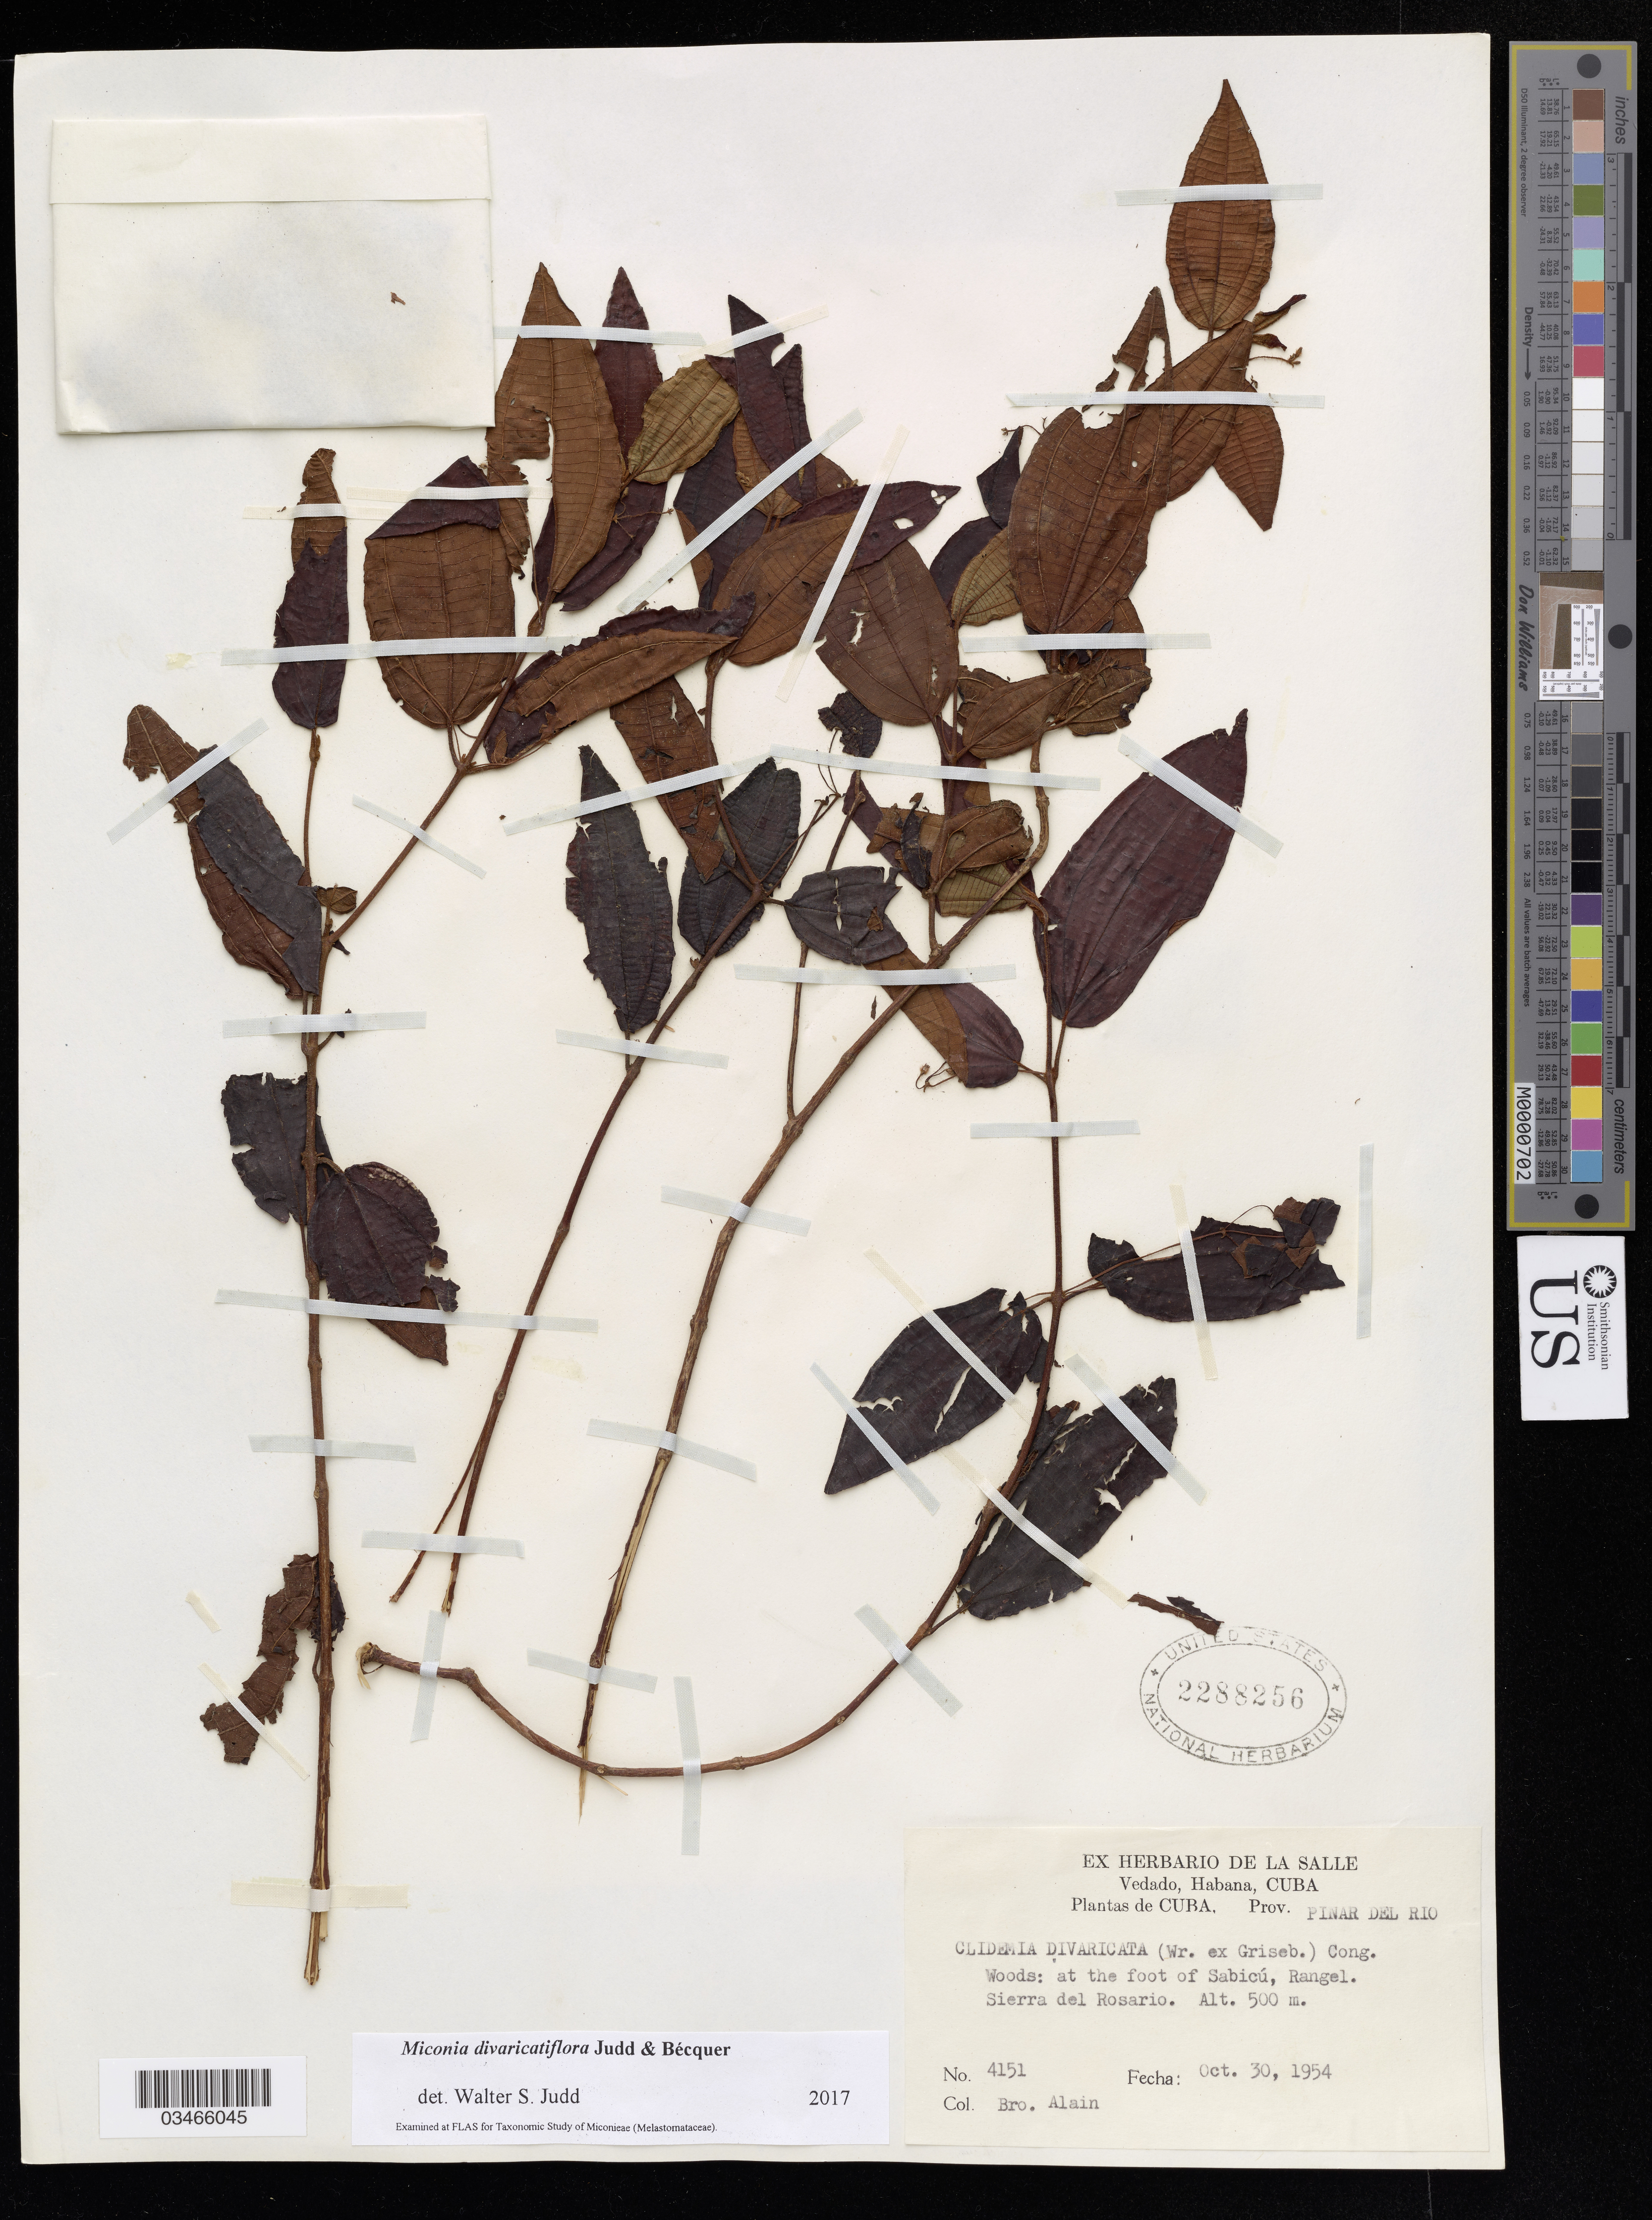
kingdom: Plantae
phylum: Tracheophyta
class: Magnoliopsida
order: Myrtales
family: Melastomataceae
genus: Miconia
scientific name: Miconia divaricatiflora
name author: Judd & Bécquer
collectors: Alain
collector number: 4151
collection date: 1954-10-30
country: Cuba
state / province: La Habana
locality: Vedado, Woods: at the foot of Sabicú, Rangel, Sierra del Rosario.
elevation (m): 500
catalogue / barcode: US 2288256